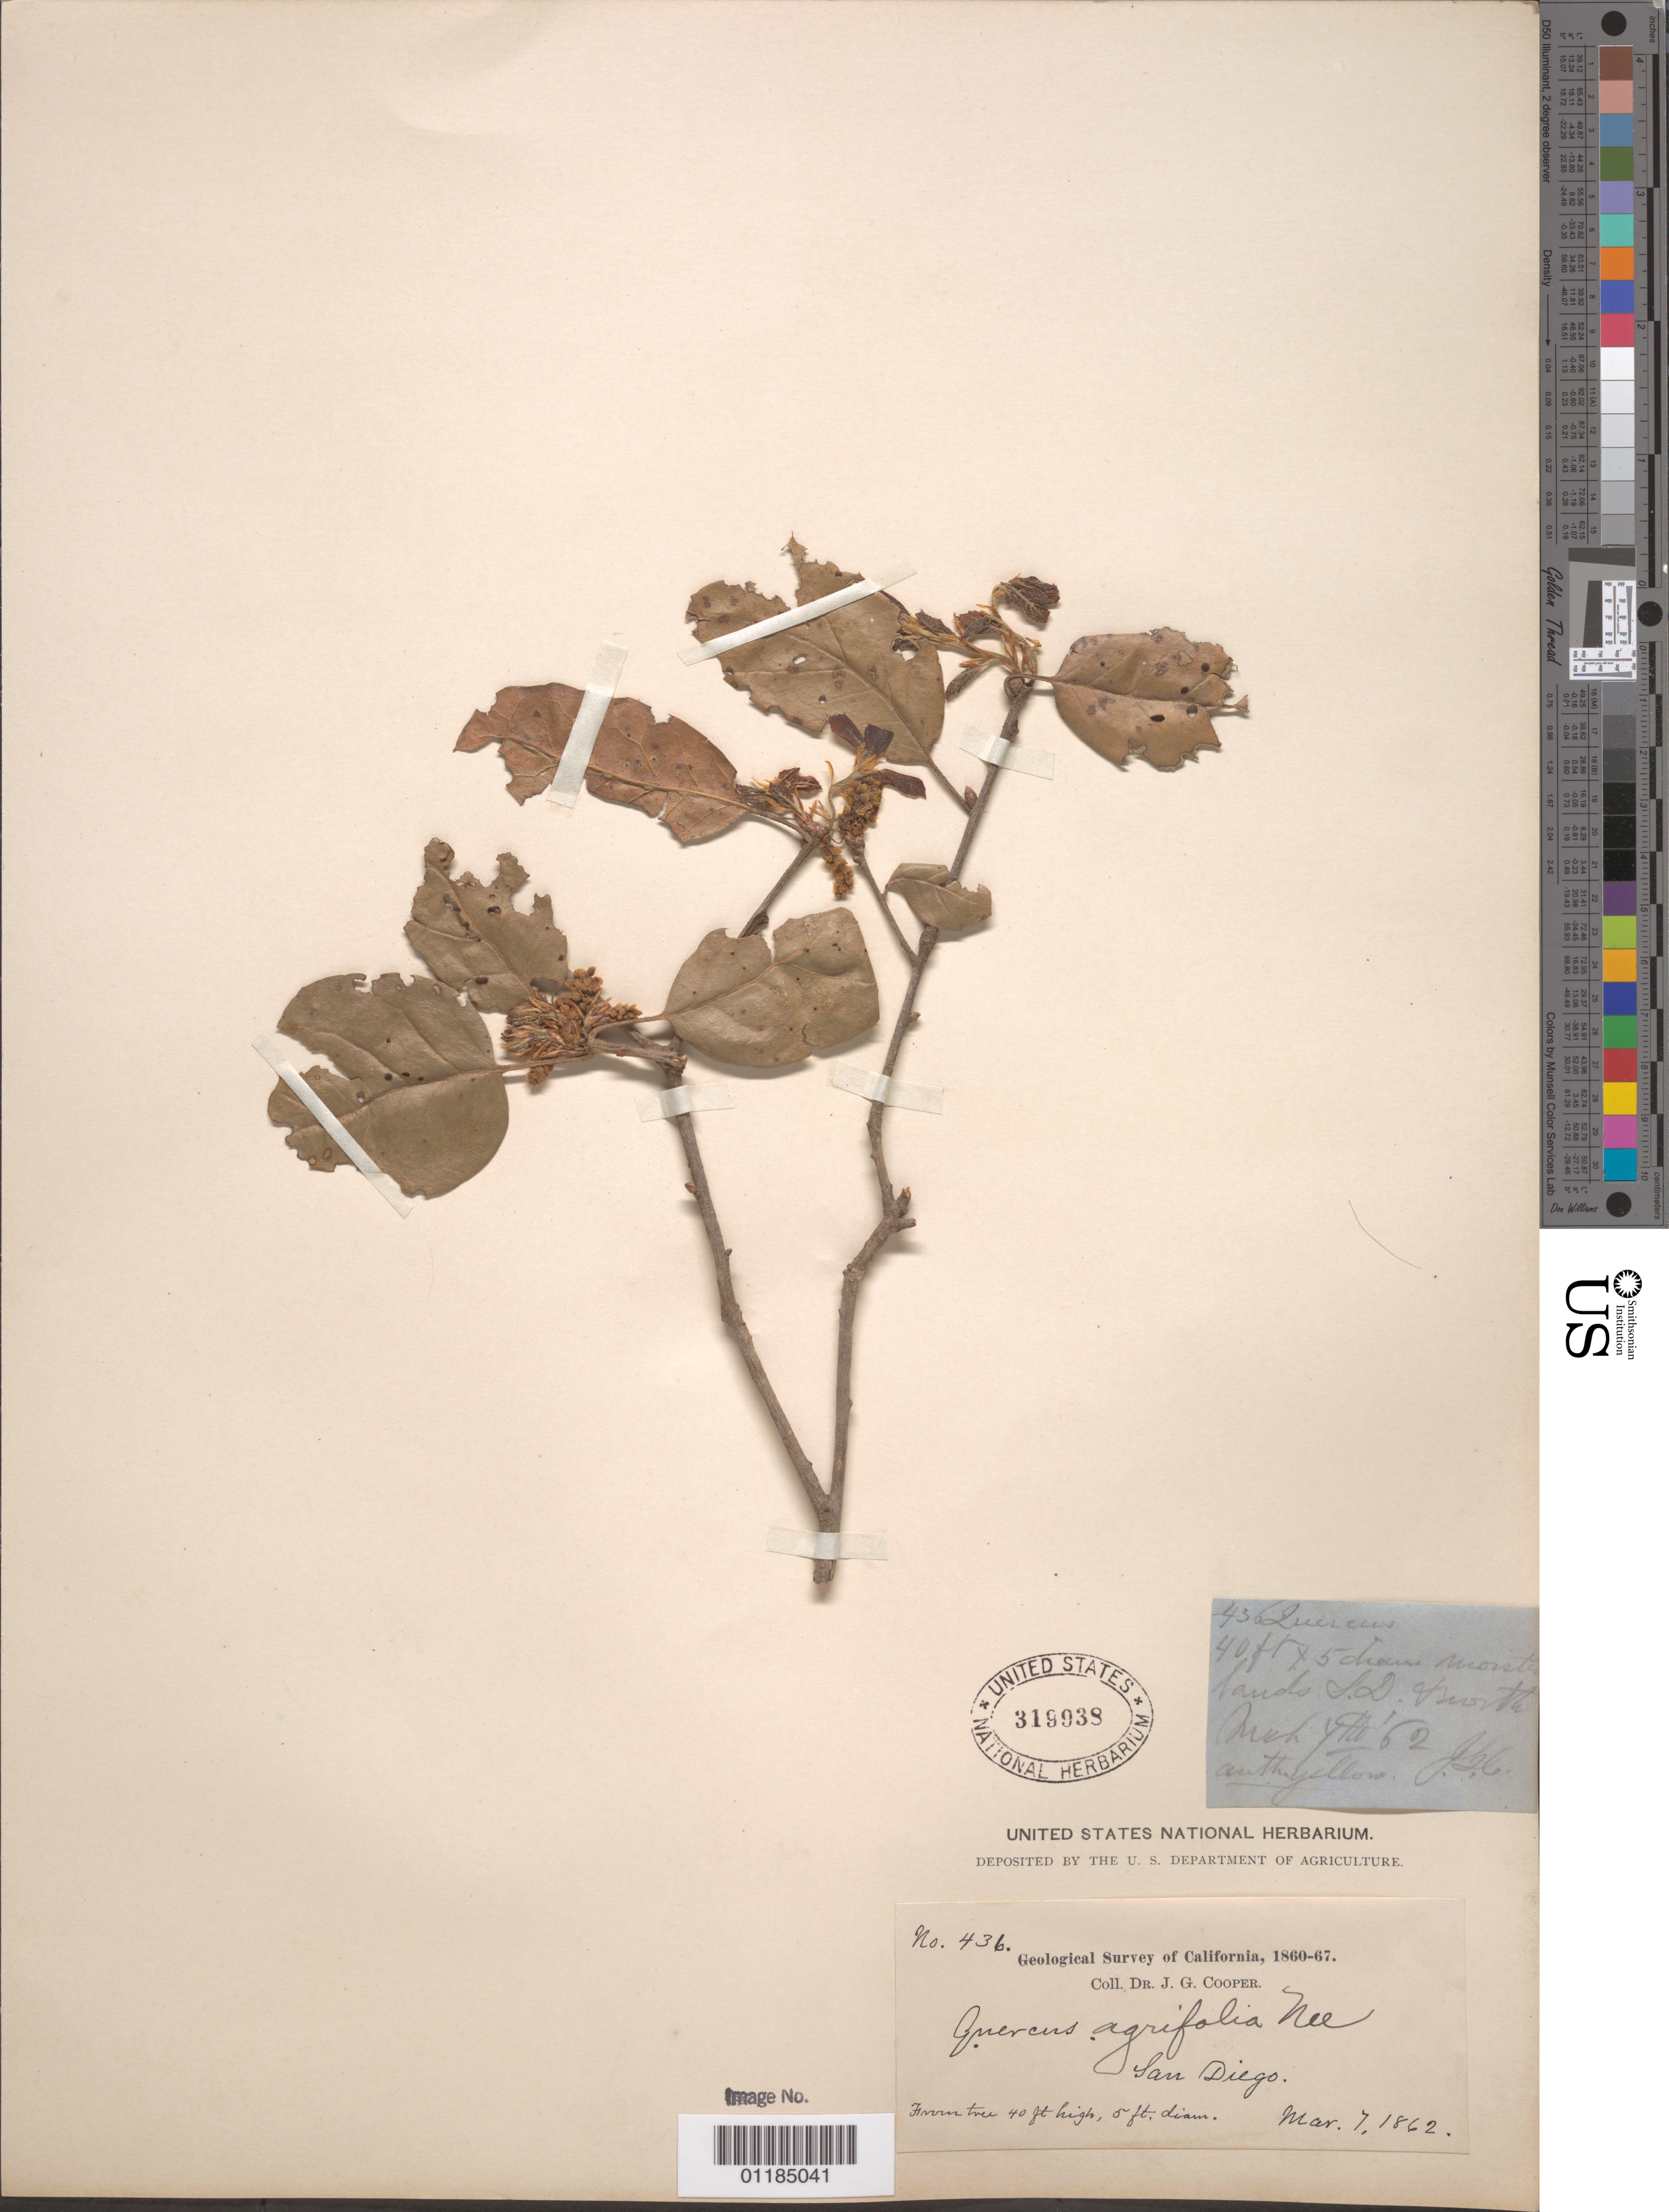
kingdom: Plantae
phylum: Tracheophyta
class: Magnoliopsida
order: Fagales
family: Fagaceae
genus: Quercus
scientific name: Quercus agrifolia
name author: Née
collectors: J. G. Cooper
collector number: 436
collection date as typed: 07 Mar 1862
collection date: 1862-03-07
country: United States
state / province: California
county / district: San Diego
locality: San Diego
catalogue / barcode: US 319938